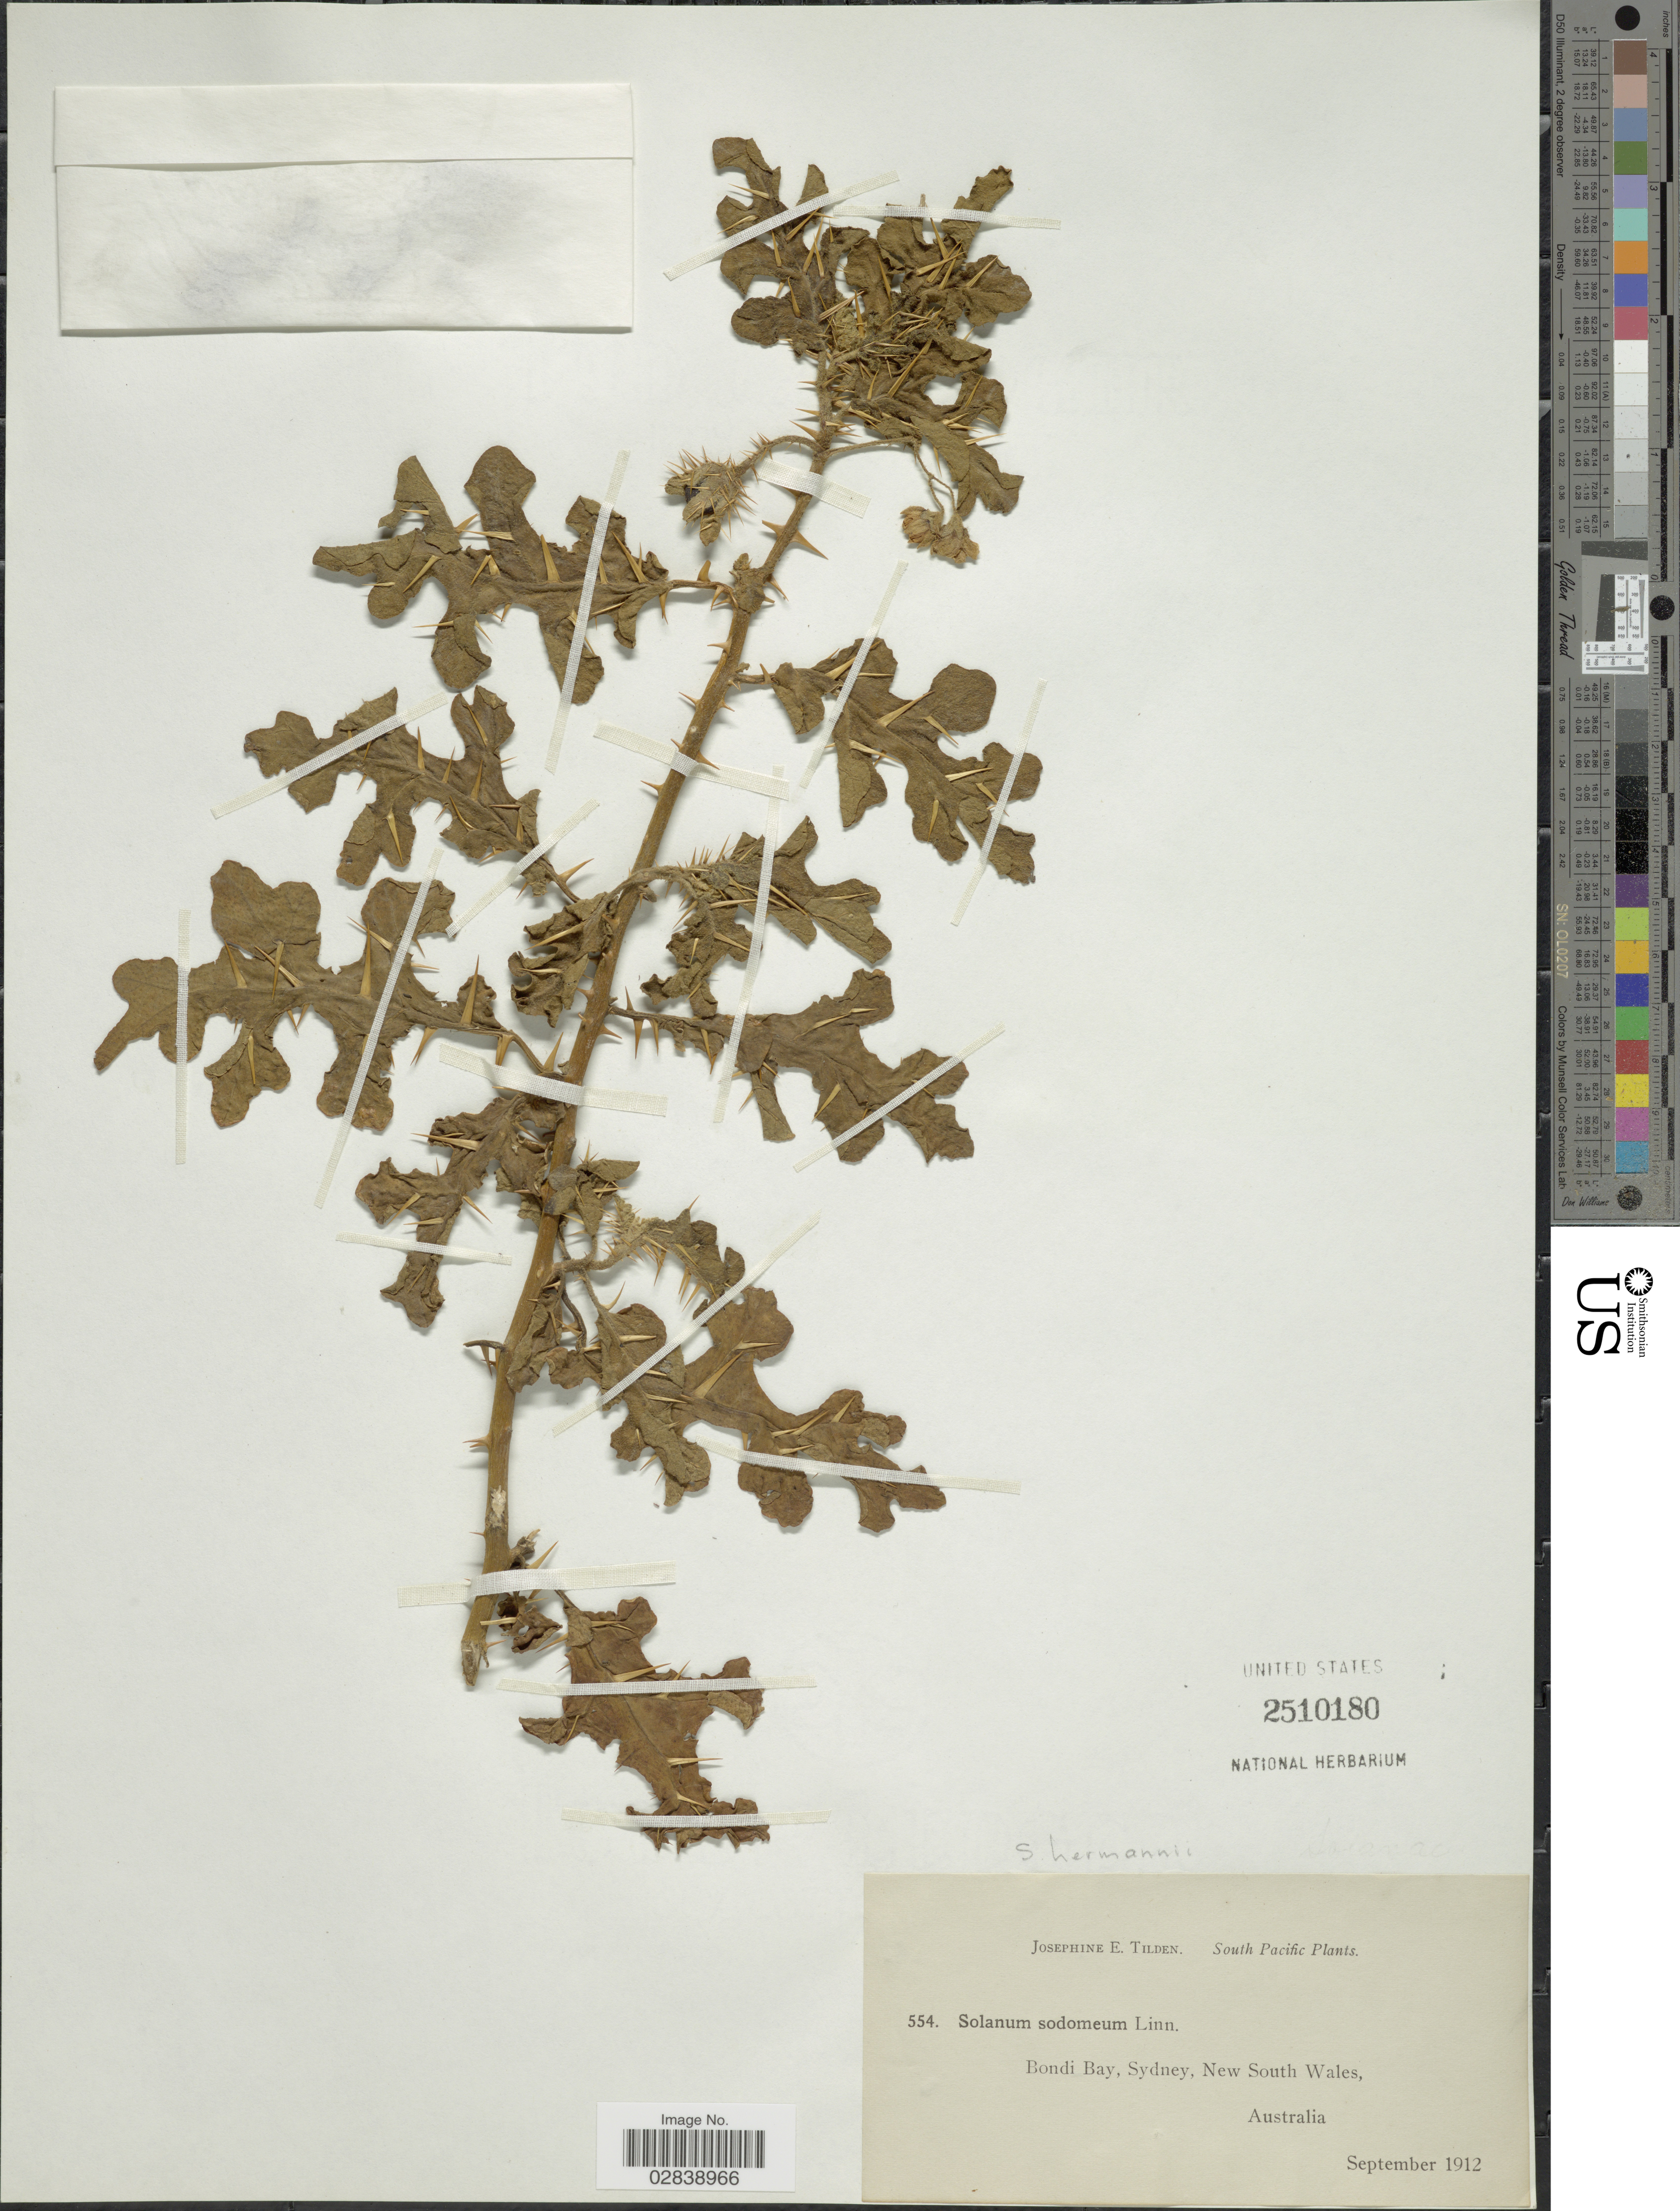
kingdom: Plantae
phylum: Tracheophyta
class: Magnoliopsida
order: Solanales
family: Solanaceae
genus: Solanum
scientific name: Solanum hermannii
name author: Dunal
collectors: J. E. Tilden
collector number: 554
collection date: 1912-09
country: Australia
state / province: New South Wales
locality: South Pacific. Bondi Bay, Sydney.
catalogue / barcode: US 2510180